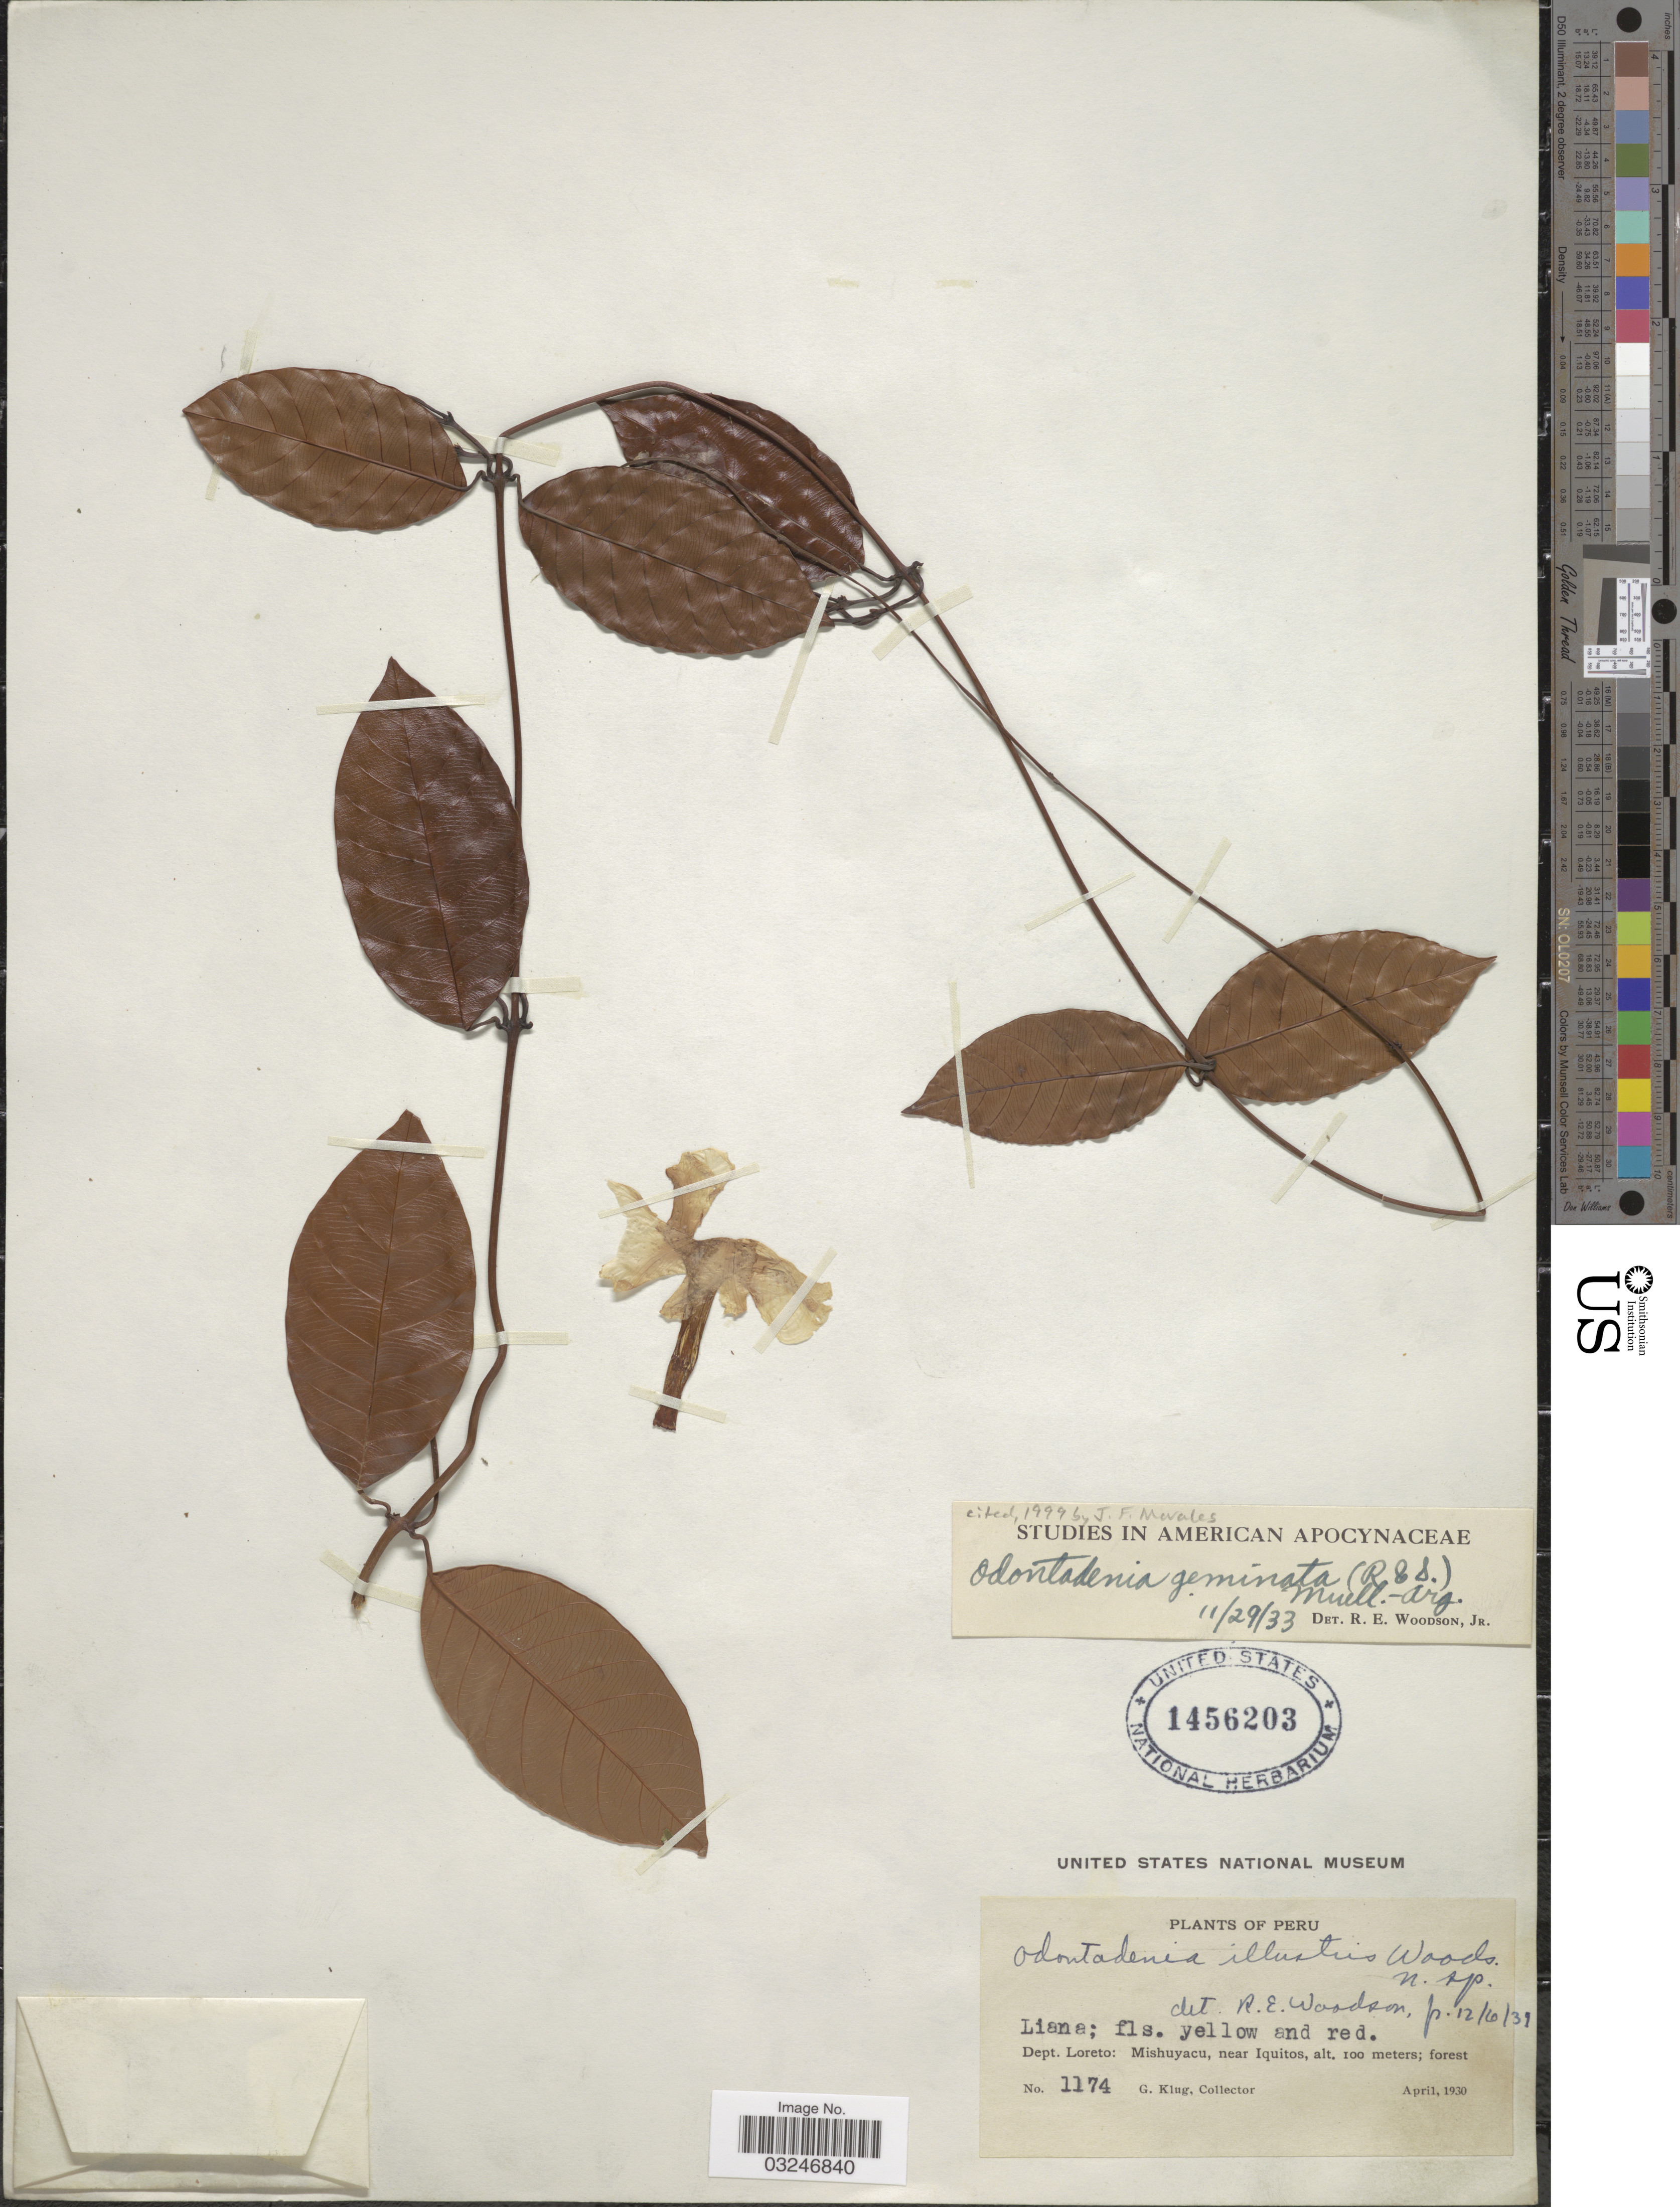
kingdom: Plantae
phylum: Tracheophyta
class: Magnoliopsida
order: Gentianales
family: Apocynaceae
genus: Odontadenia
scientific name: Odontadenia geminata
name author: (Hoffmanns. ex Roem. & Schult.) Müll. Arg.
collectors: G. Klug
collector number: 1174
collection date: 1930-04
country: Peru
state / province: Loreto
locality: Dept. Loreto: Mishuyacu, near Iquitos.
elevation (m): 100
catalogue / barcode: US 1456203